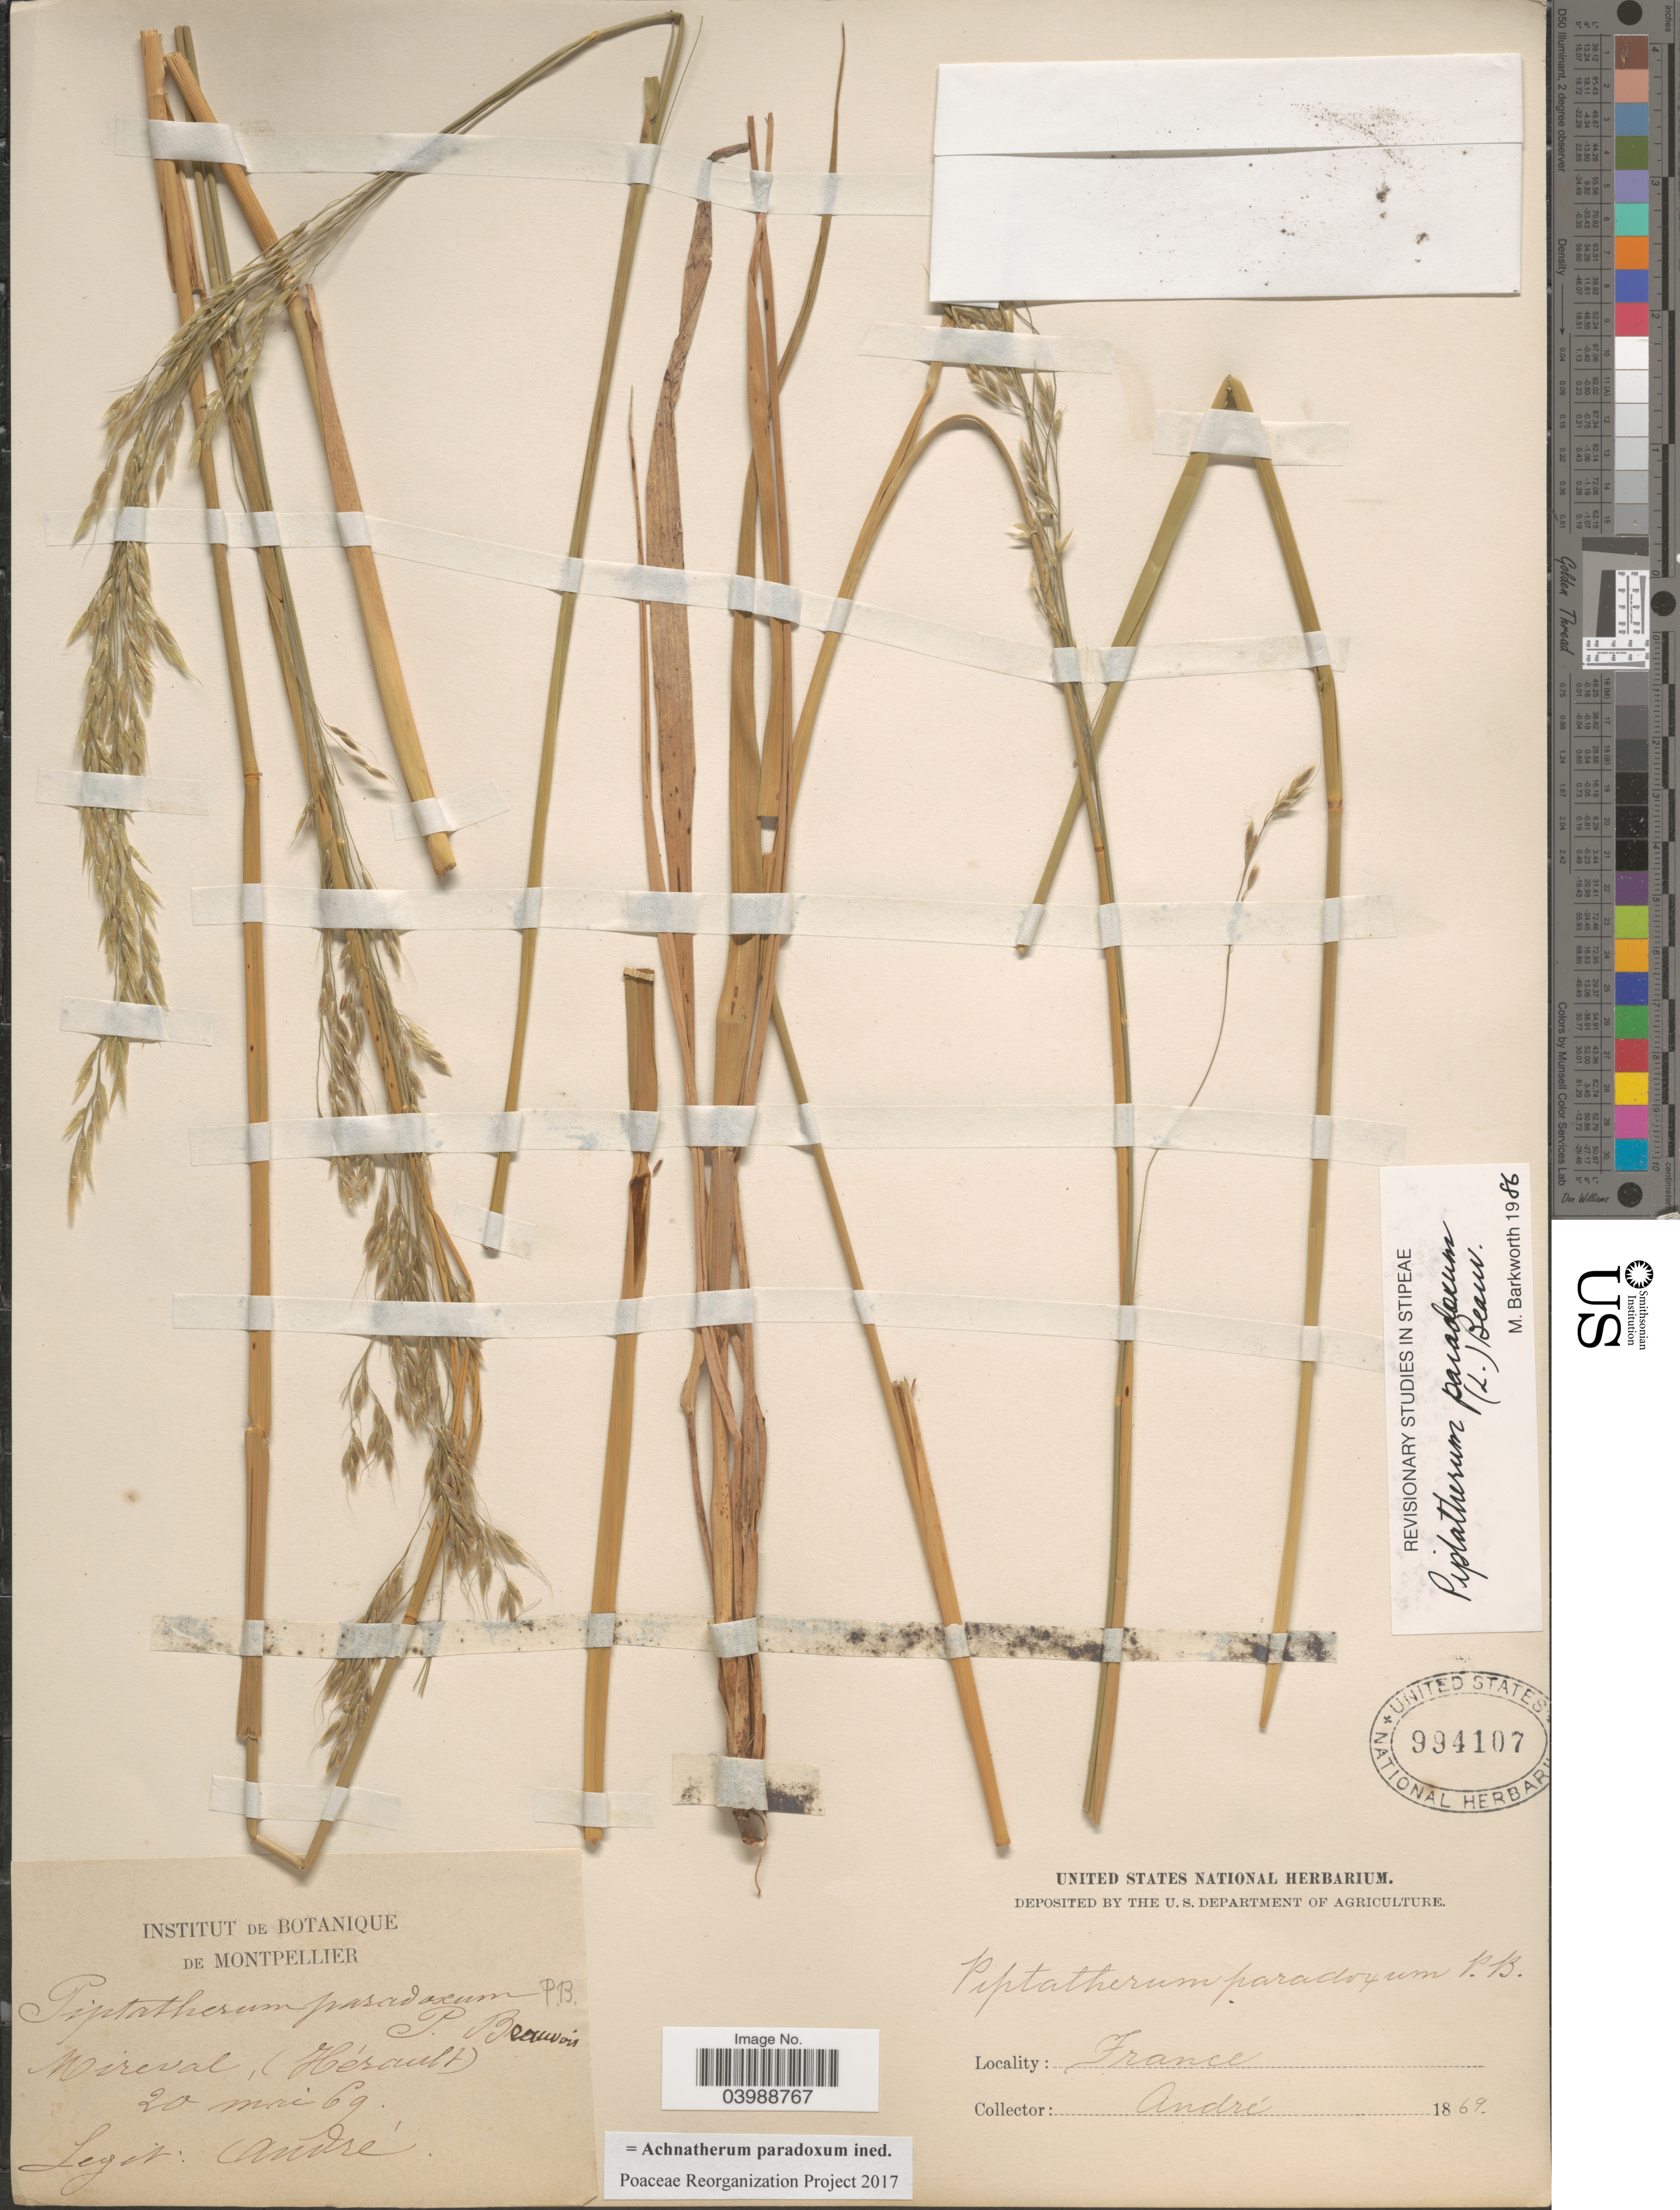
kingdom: Plantae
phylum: Tracheophyta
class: Liliopsida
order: Poales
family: Poaceae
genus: Achnatherum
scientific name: Achnatherum paradoxum ined.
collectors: André, --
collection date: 1869-05-20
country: France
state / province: Occitanie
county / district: Hérault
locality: Mireval. (Hérault).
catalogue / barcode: US 994107